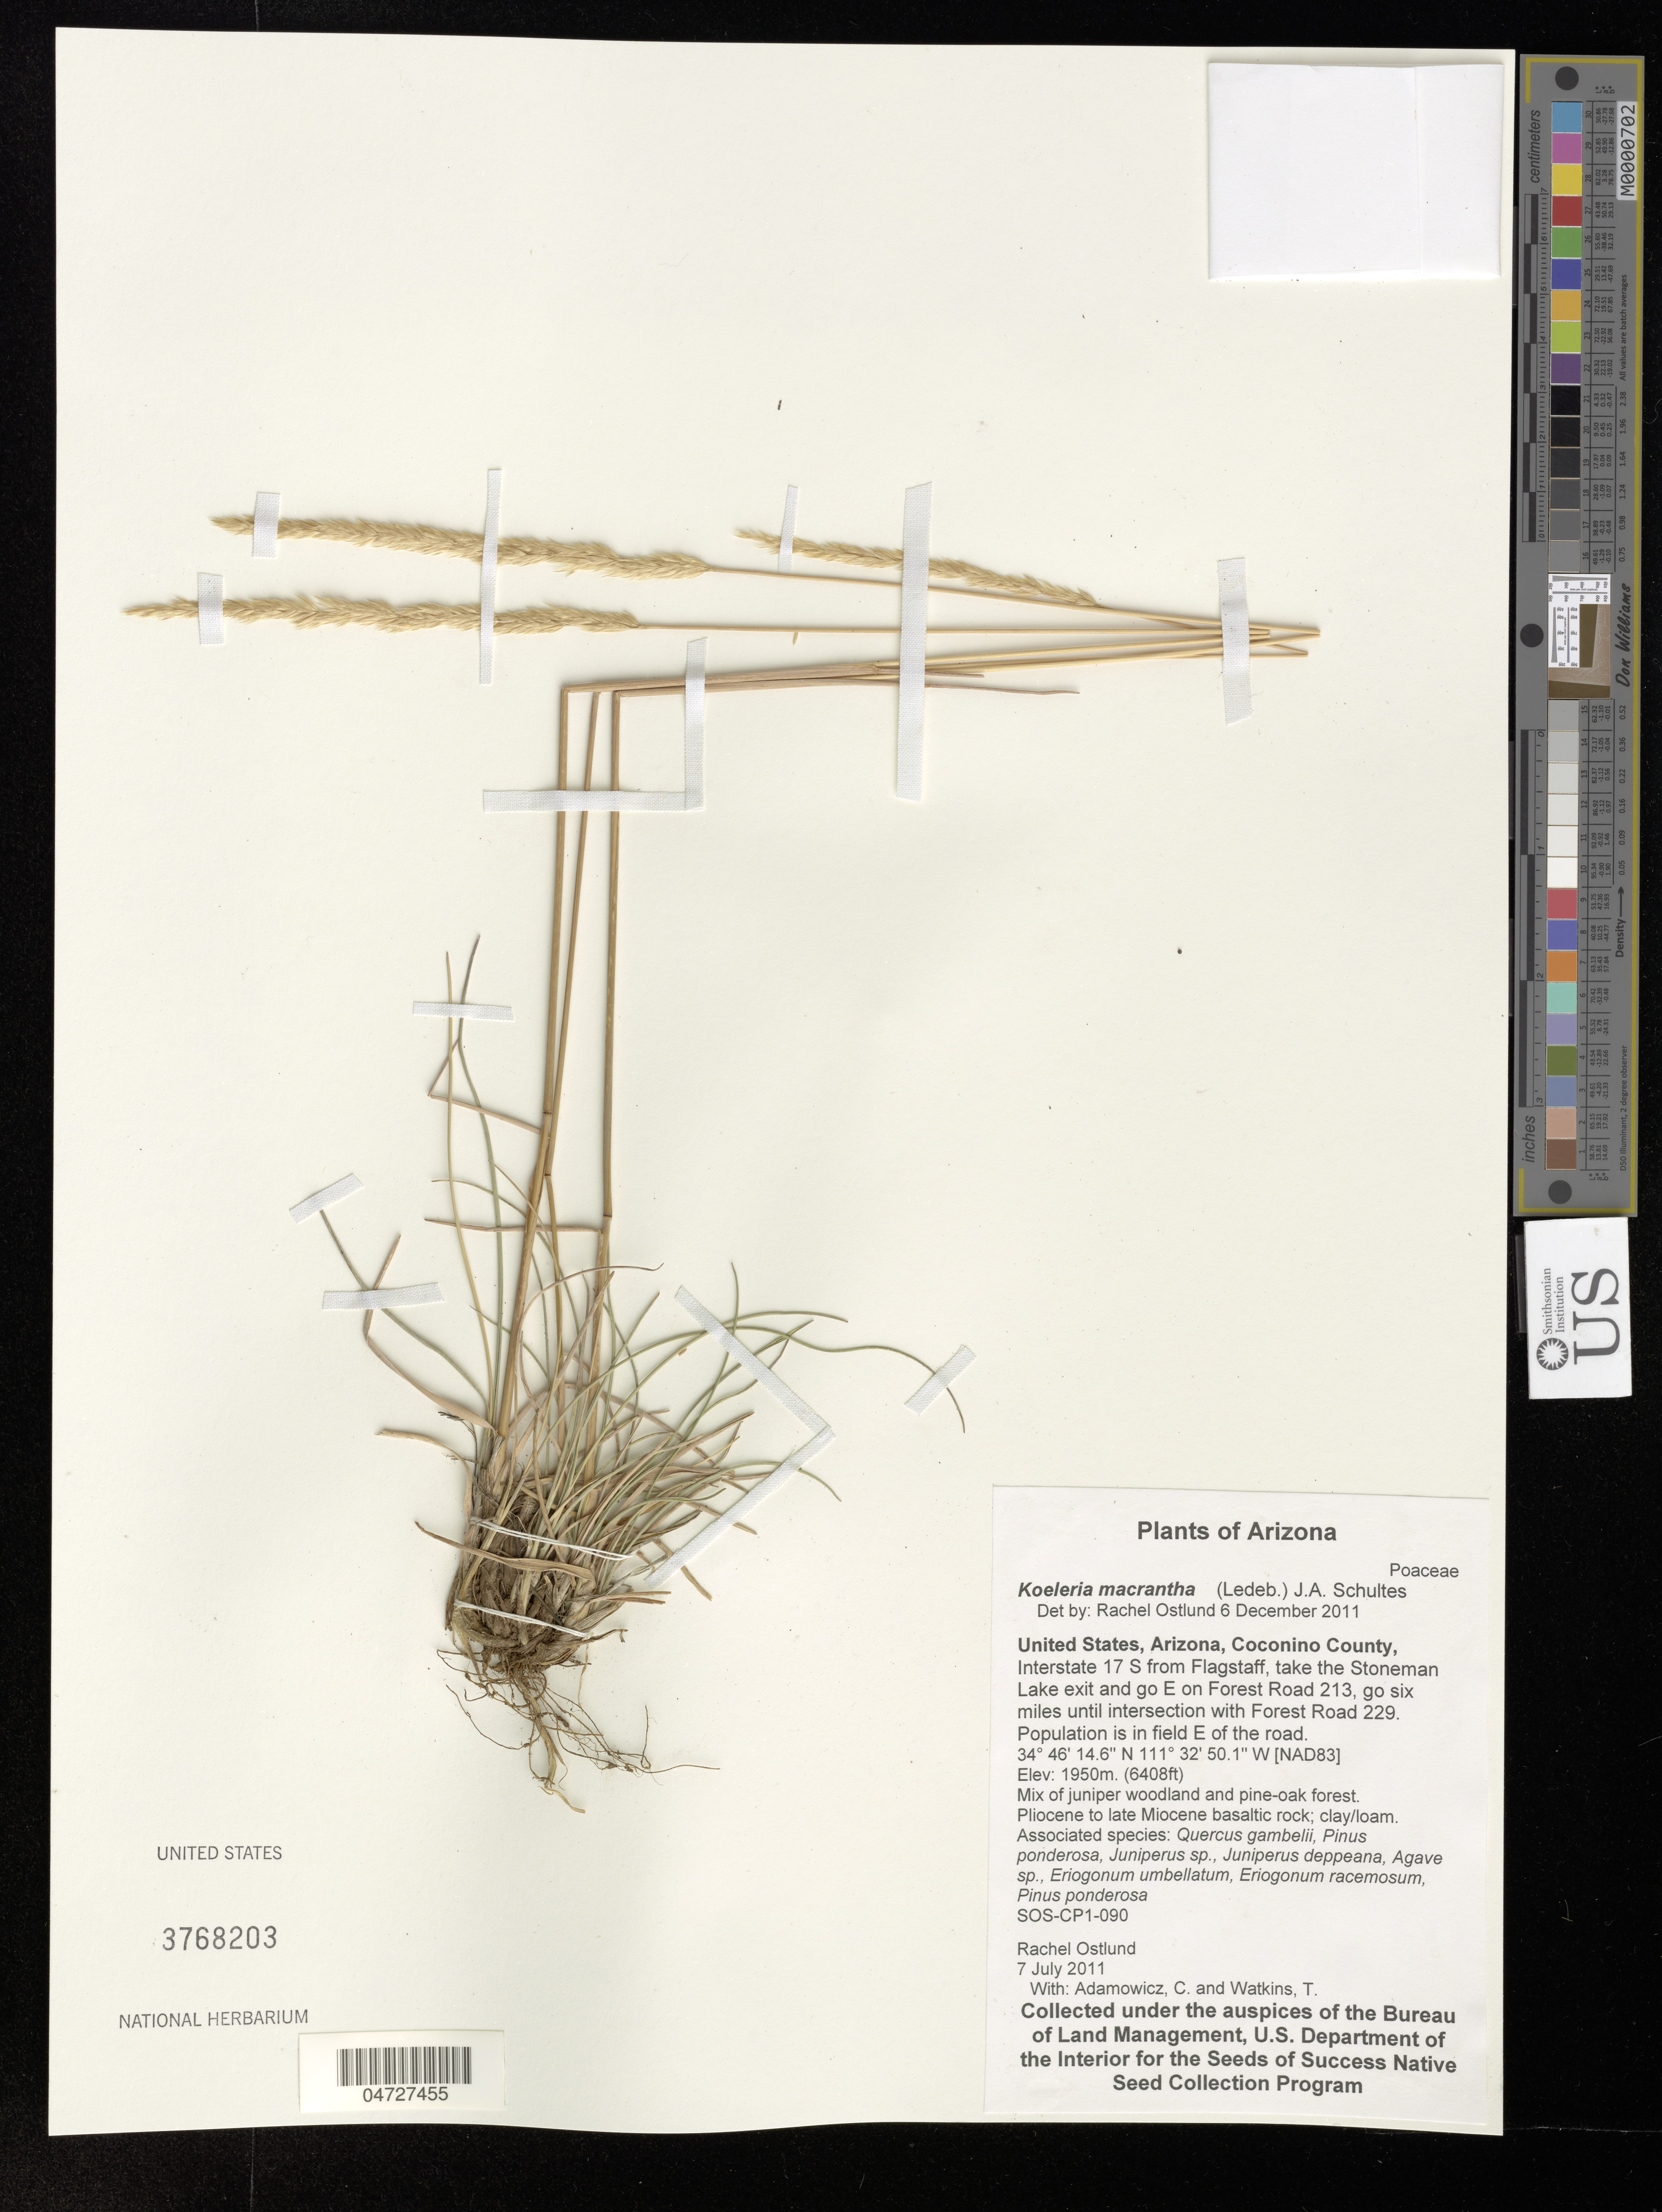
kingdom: Plantae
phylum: Tracheophyta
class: Liliopsida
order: Poales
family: Poaceae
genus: Koeleria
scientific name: Koeleria macrantha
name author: (Ledeb.) Schult.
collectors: R. Ostlund, C. Adamowicz & T. Watkins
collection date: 2011-07-07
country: United States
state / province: Arizona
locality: Coconino County, Interstate 17 S from Flagstaff, take the Stoneman Lake exit and go E on Forest Road 213, go six miles until intersection with Forest Road 229. Population is in field E of the road.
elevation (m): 1950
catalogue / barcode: US 3768203